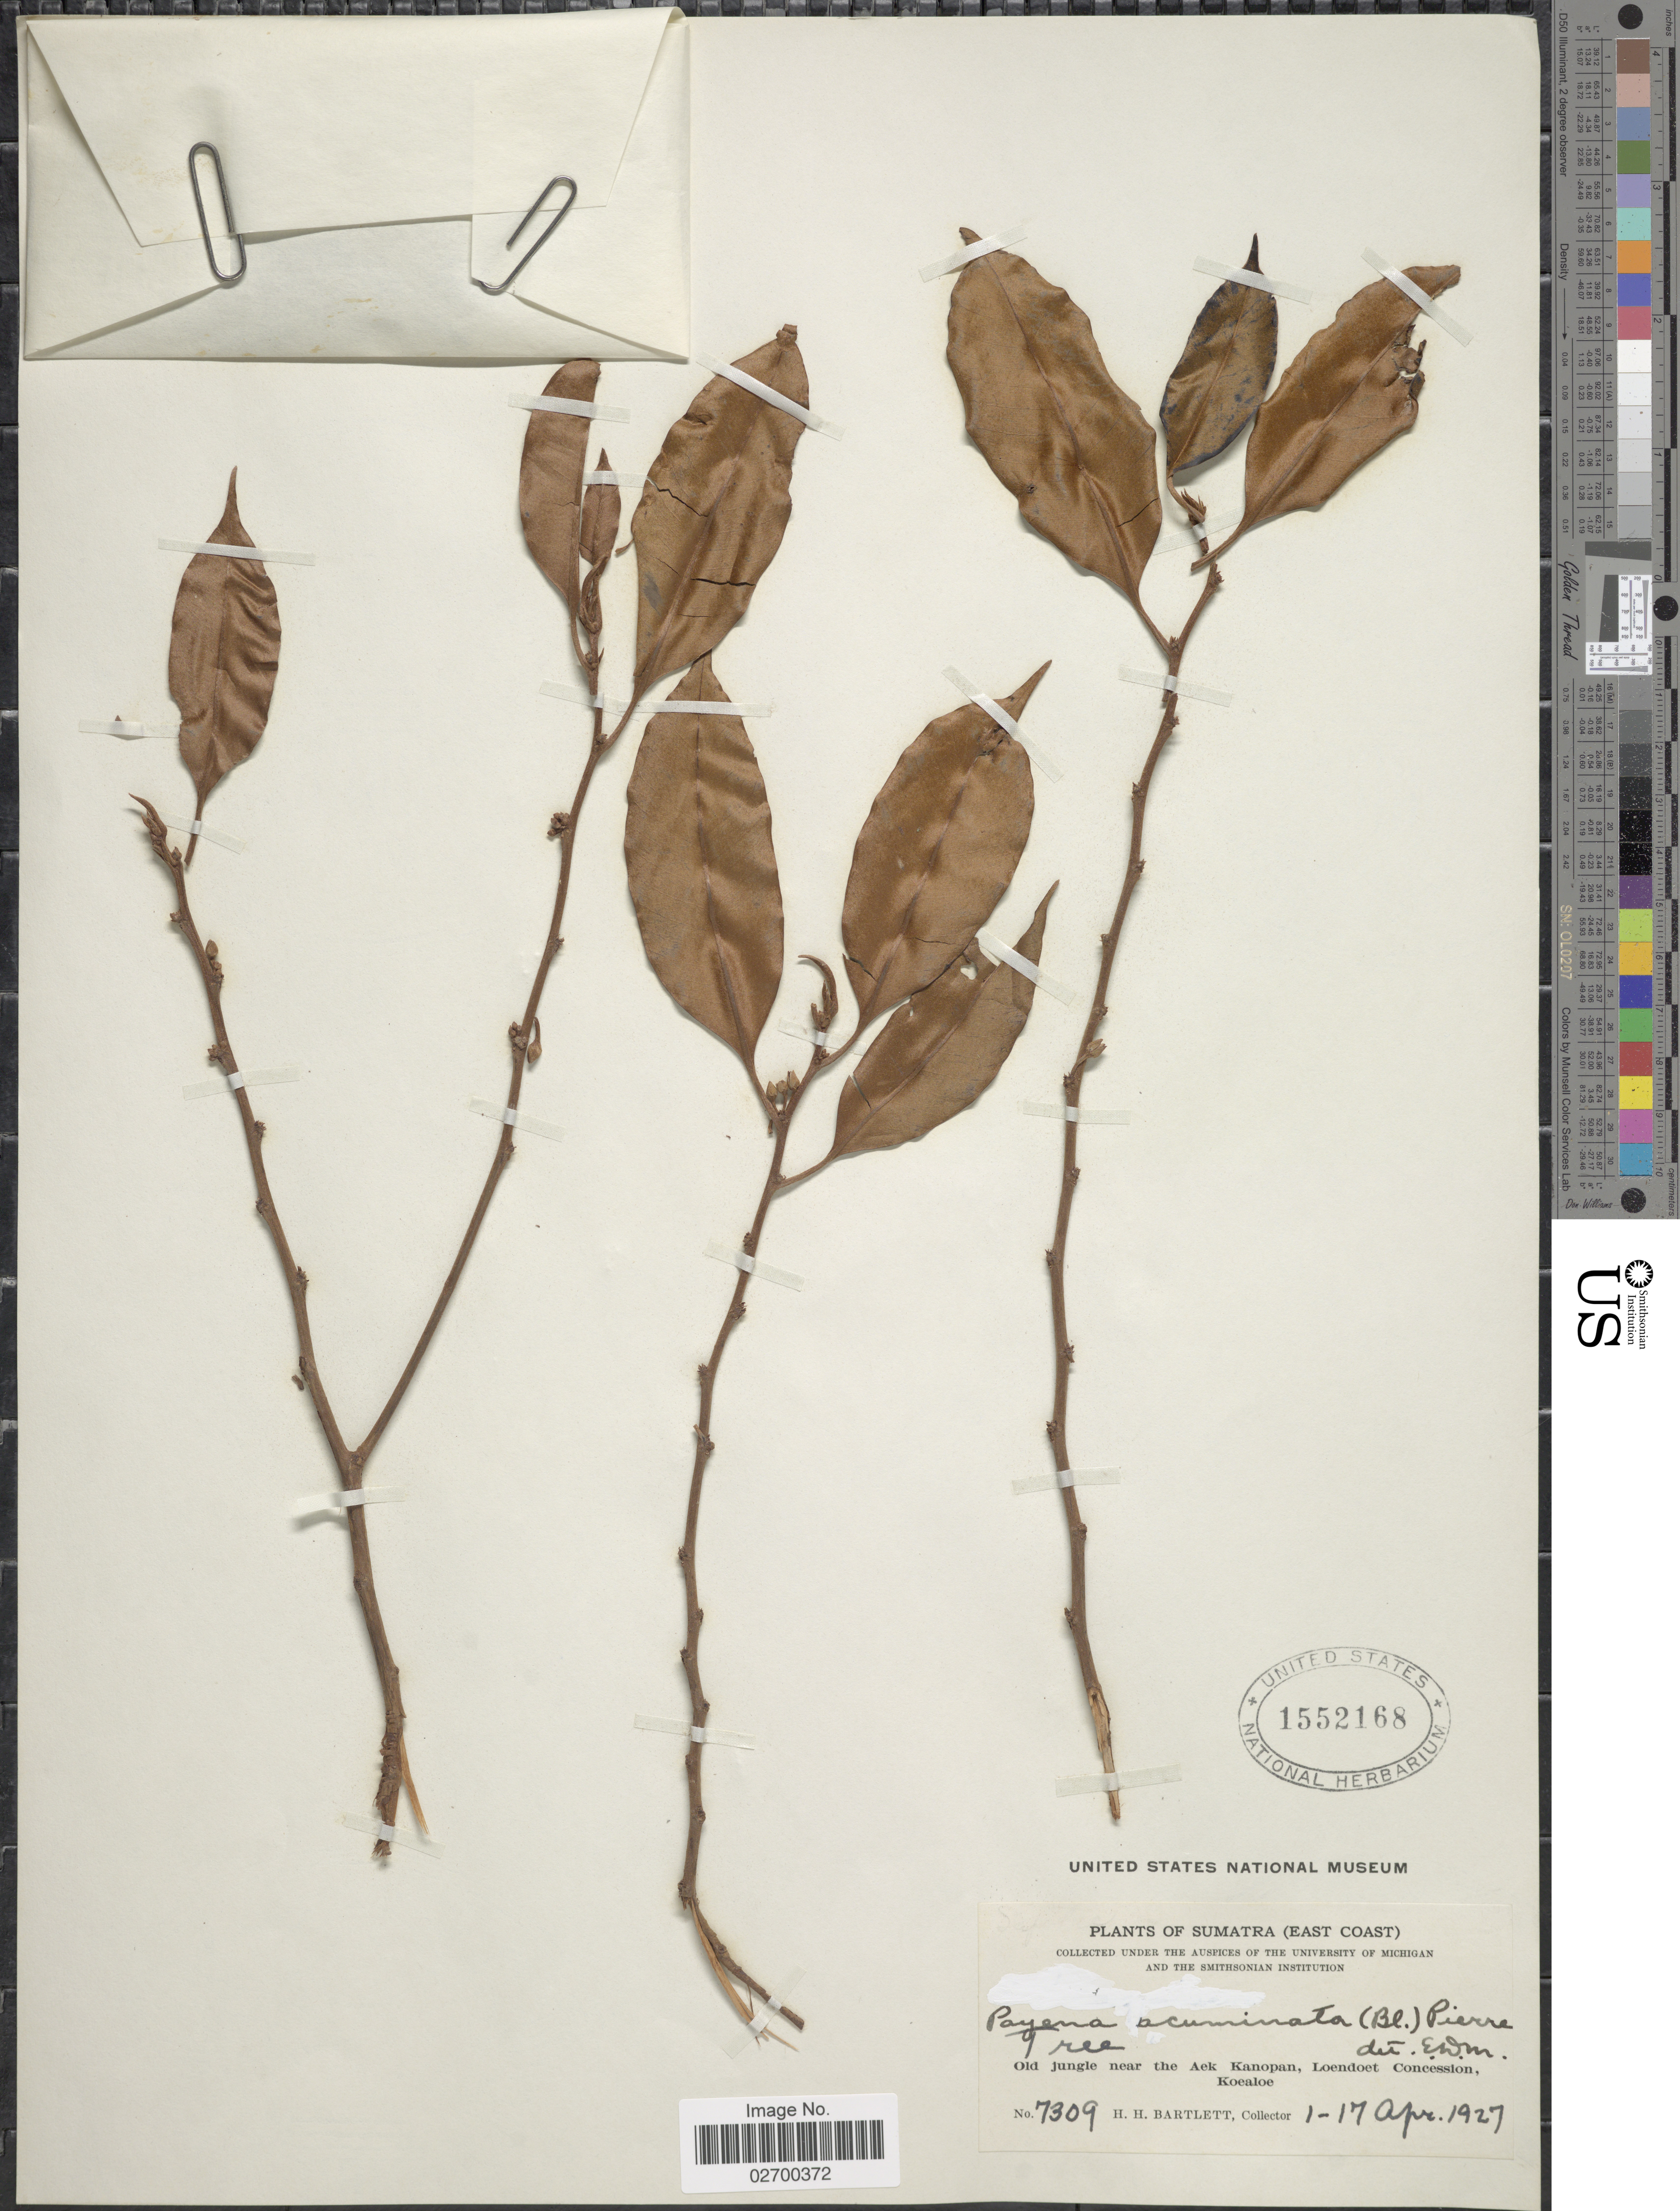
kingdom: Plantae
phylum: Tracheophyta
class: Magnoliopsida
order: Ericales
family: Sapotaceae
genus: Payena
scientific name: Payena acuminata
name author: (Blume) Pierre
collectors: H. H. Bartlett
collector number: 7309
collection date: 1927-04-01/1927-04-17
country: Indonesia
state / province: Sumatra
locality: (East Coast). Old jungle near the Aek Kanopan, Loendoet Concession, Koealoe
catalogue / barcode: US 1552168